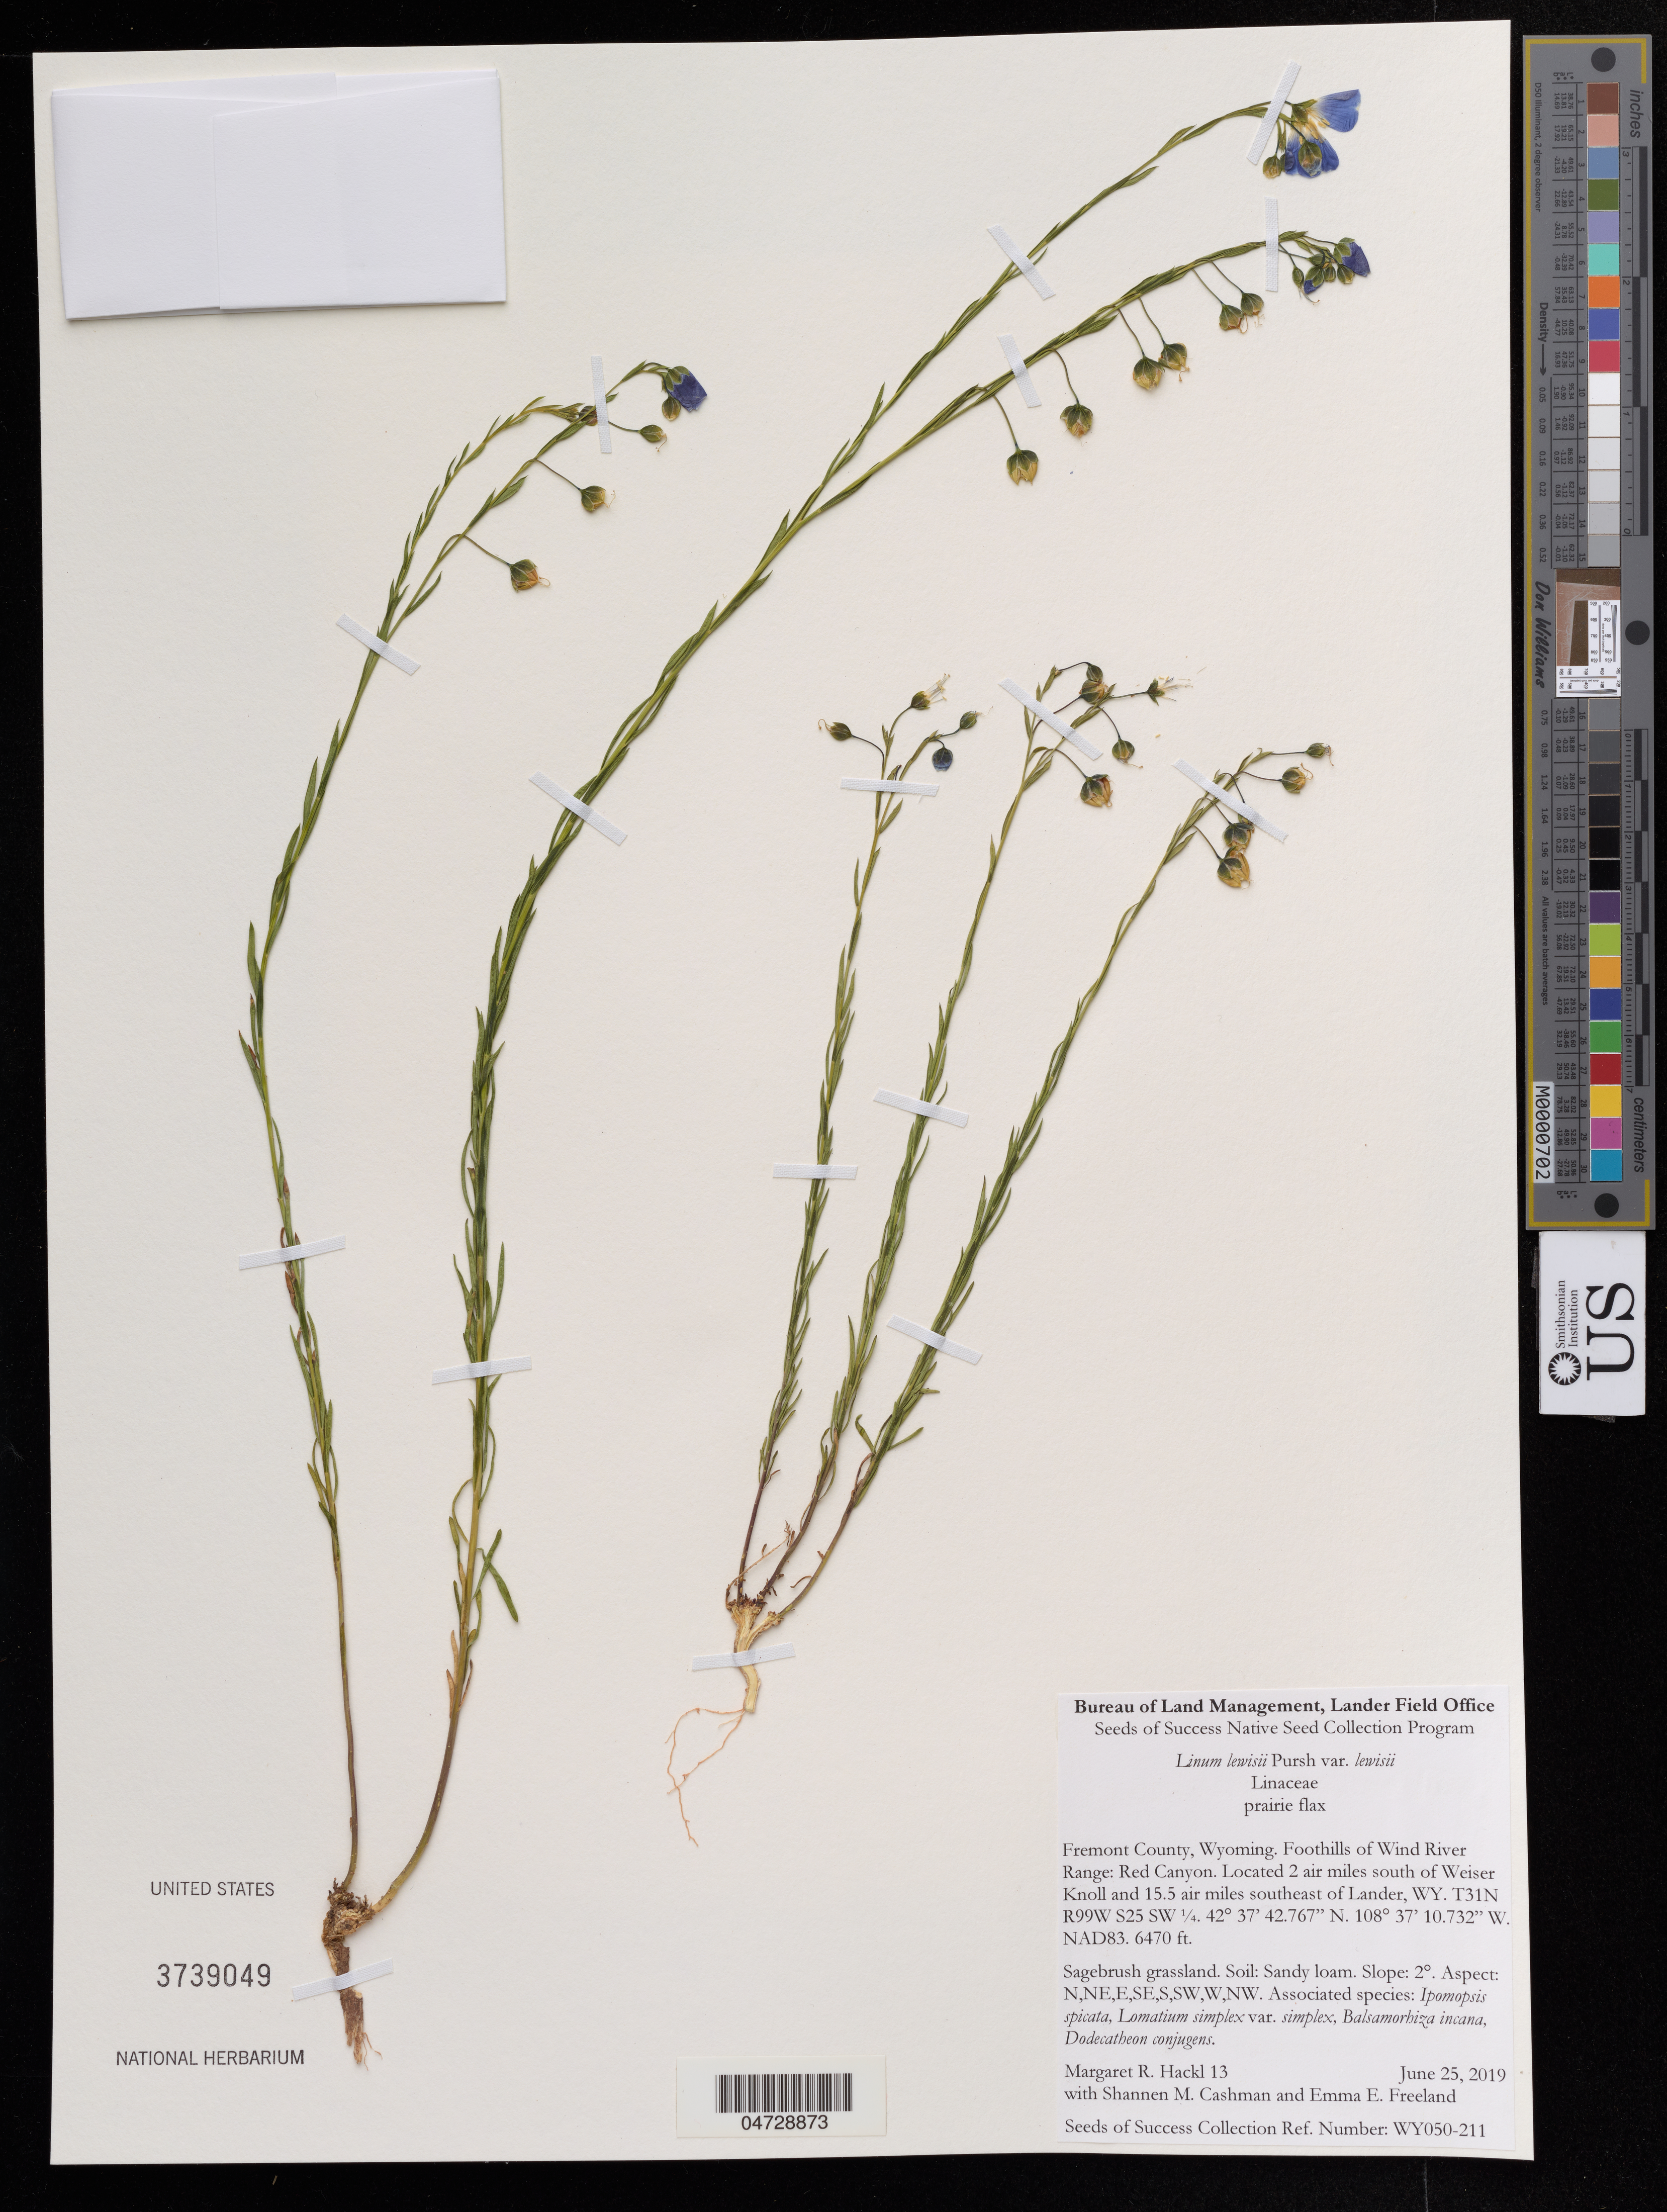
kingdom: Plantae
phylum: Tracheophyta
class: Magnoliopsida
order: Malpighiales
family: Linaceae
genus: Linum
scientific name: Linum lewisii var. lewisii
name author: Pursh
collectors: M. Hackl, S. Cashman & E. Freeland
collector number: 13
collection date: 2019-06-25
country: United States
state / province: Wyoming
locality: Fremont County. Foothills of Wind River Range: Red Canyon. Located 2 air miles south of Weiser Knoll and 15.5 air miles southeast of Lander, WY. T31N R99W S25 SW¼.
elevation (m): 1972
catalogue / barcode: US 3739049